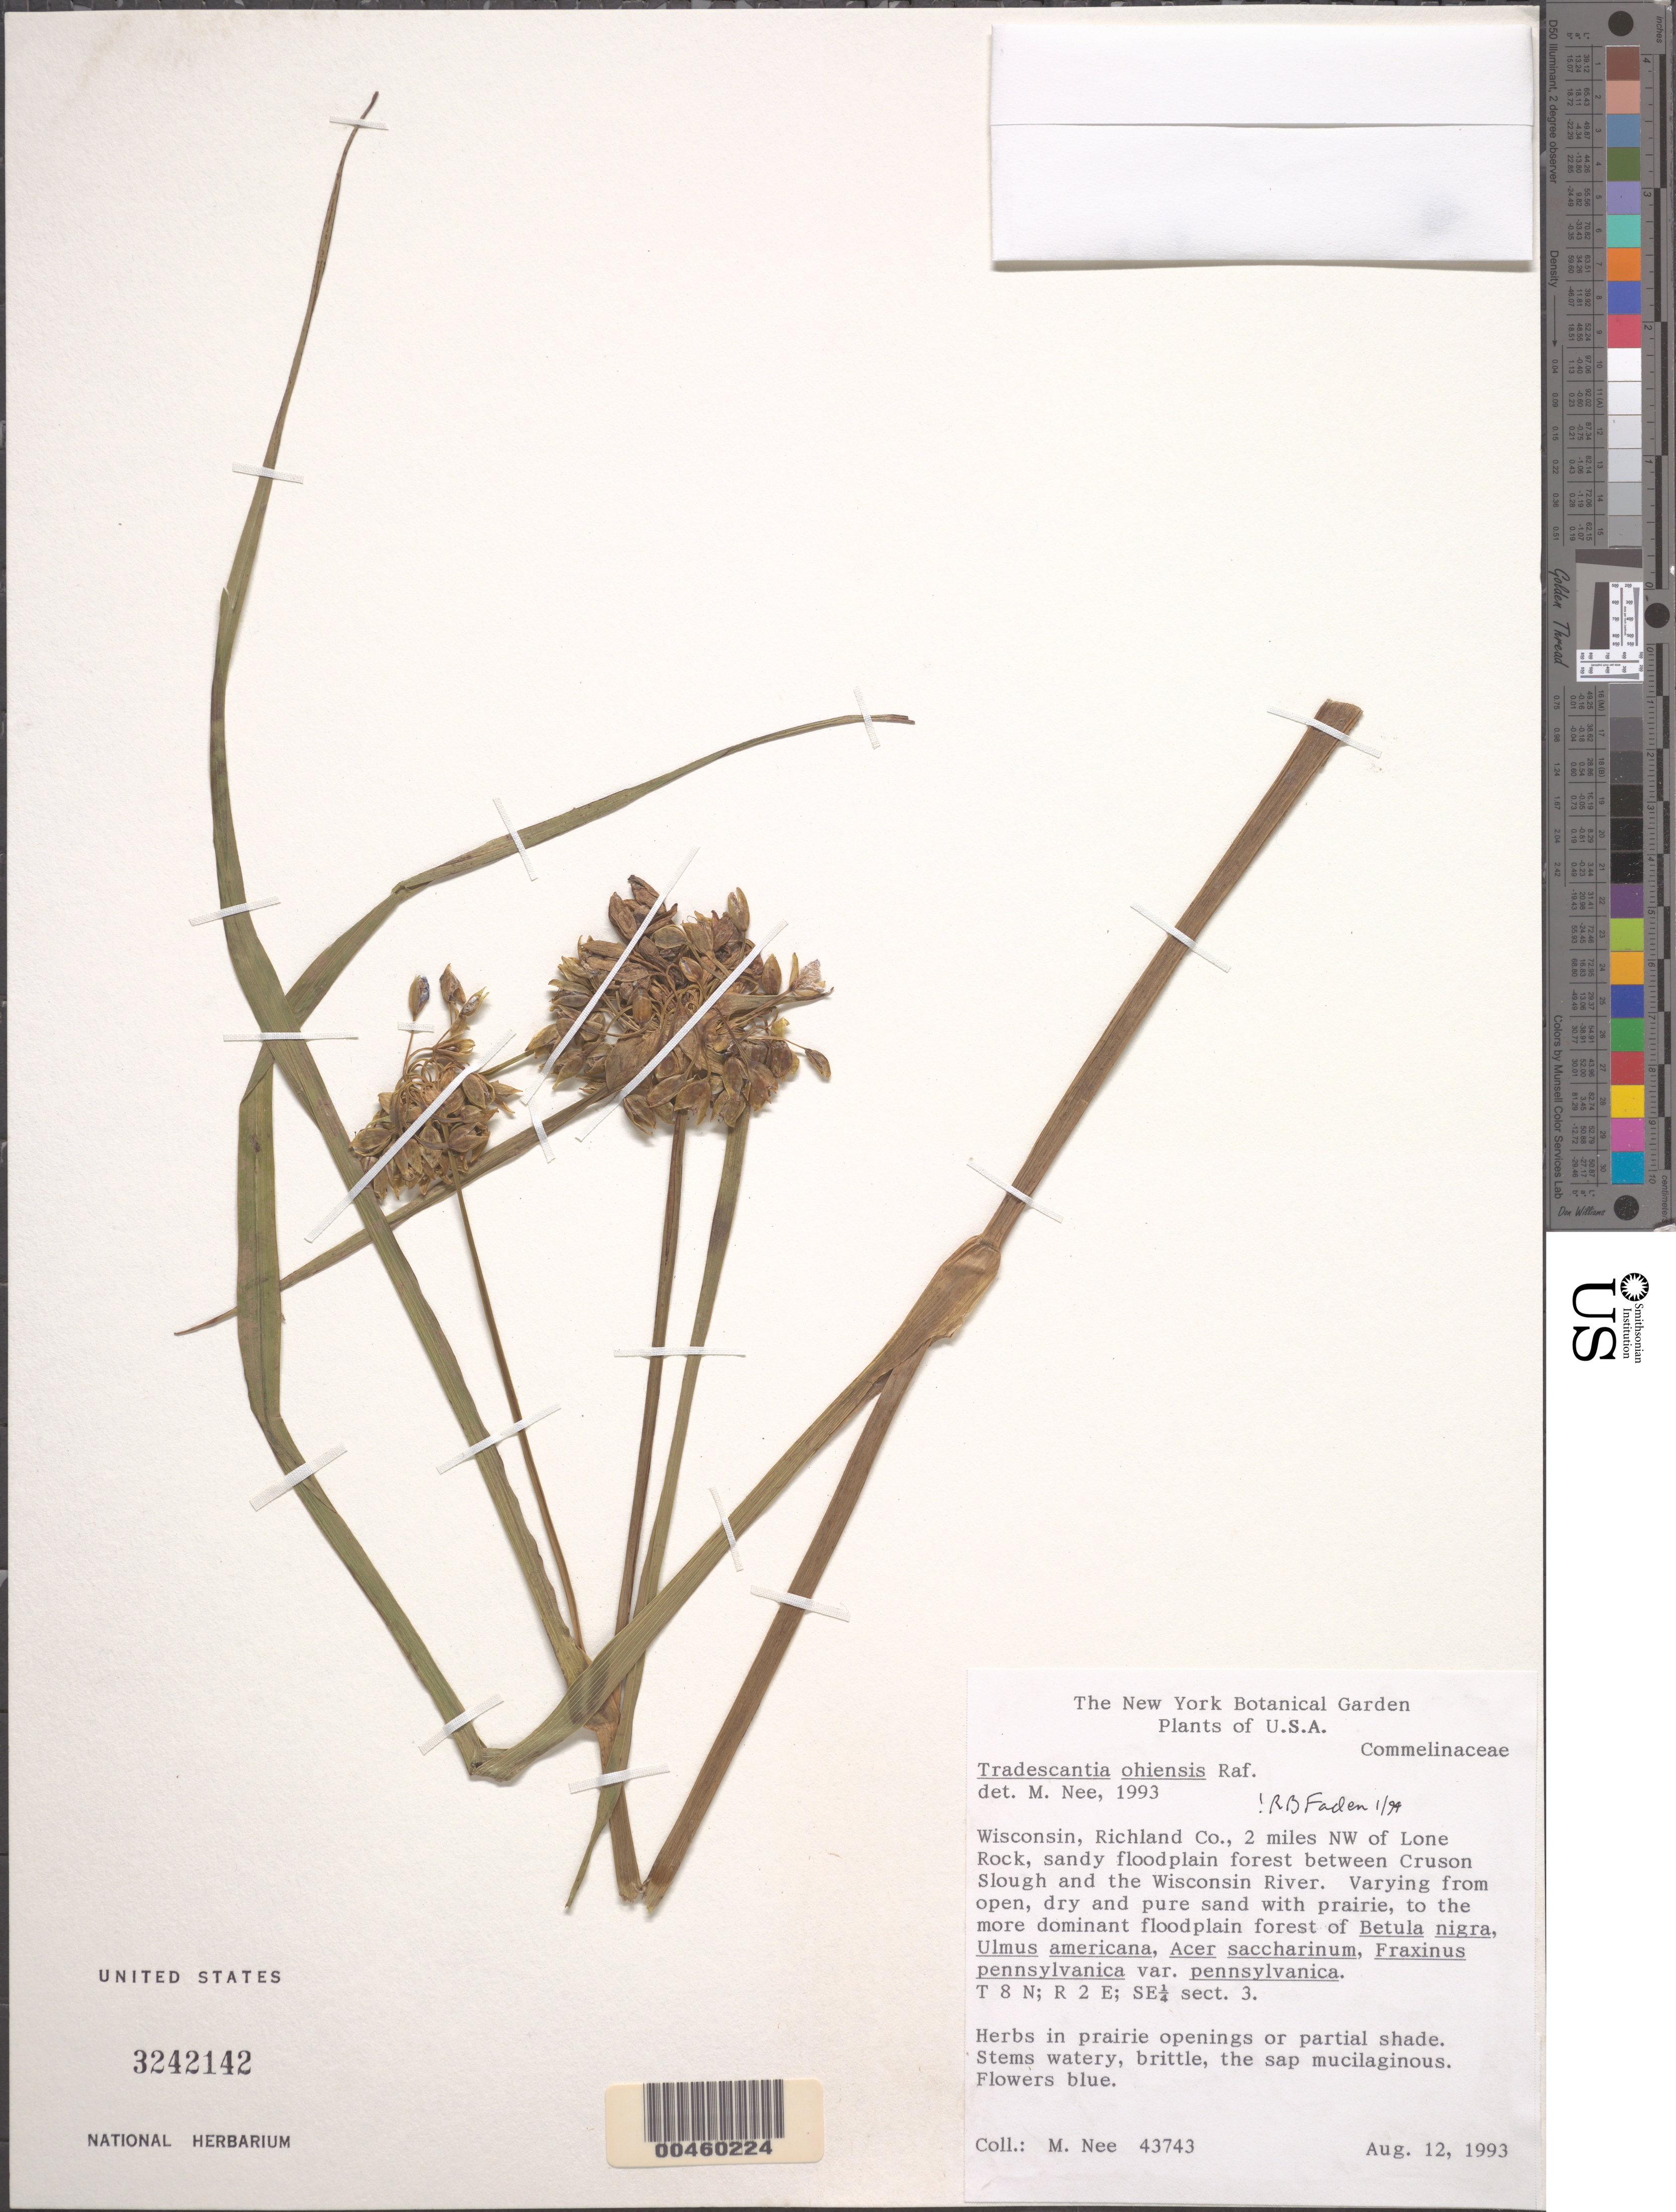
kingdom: Plantae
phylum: Tracheophyta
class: Liliopsida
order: Commelinales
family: Commelinaceae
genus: Tradescantia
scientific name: Tradescantia ohiensis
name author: Raf.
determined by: Faden, Robert B., (US), Smithsonian Institution - National Museum of Natural History (UNITED STATES)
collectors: M. Nee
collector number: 43743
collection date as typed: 12 Aug 1993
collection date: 1993-08-12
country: United States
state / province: Wisconsin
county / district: Richland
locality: Nw of lone rock, between cruson slough and the wisconsin river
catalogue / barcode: US 3242142